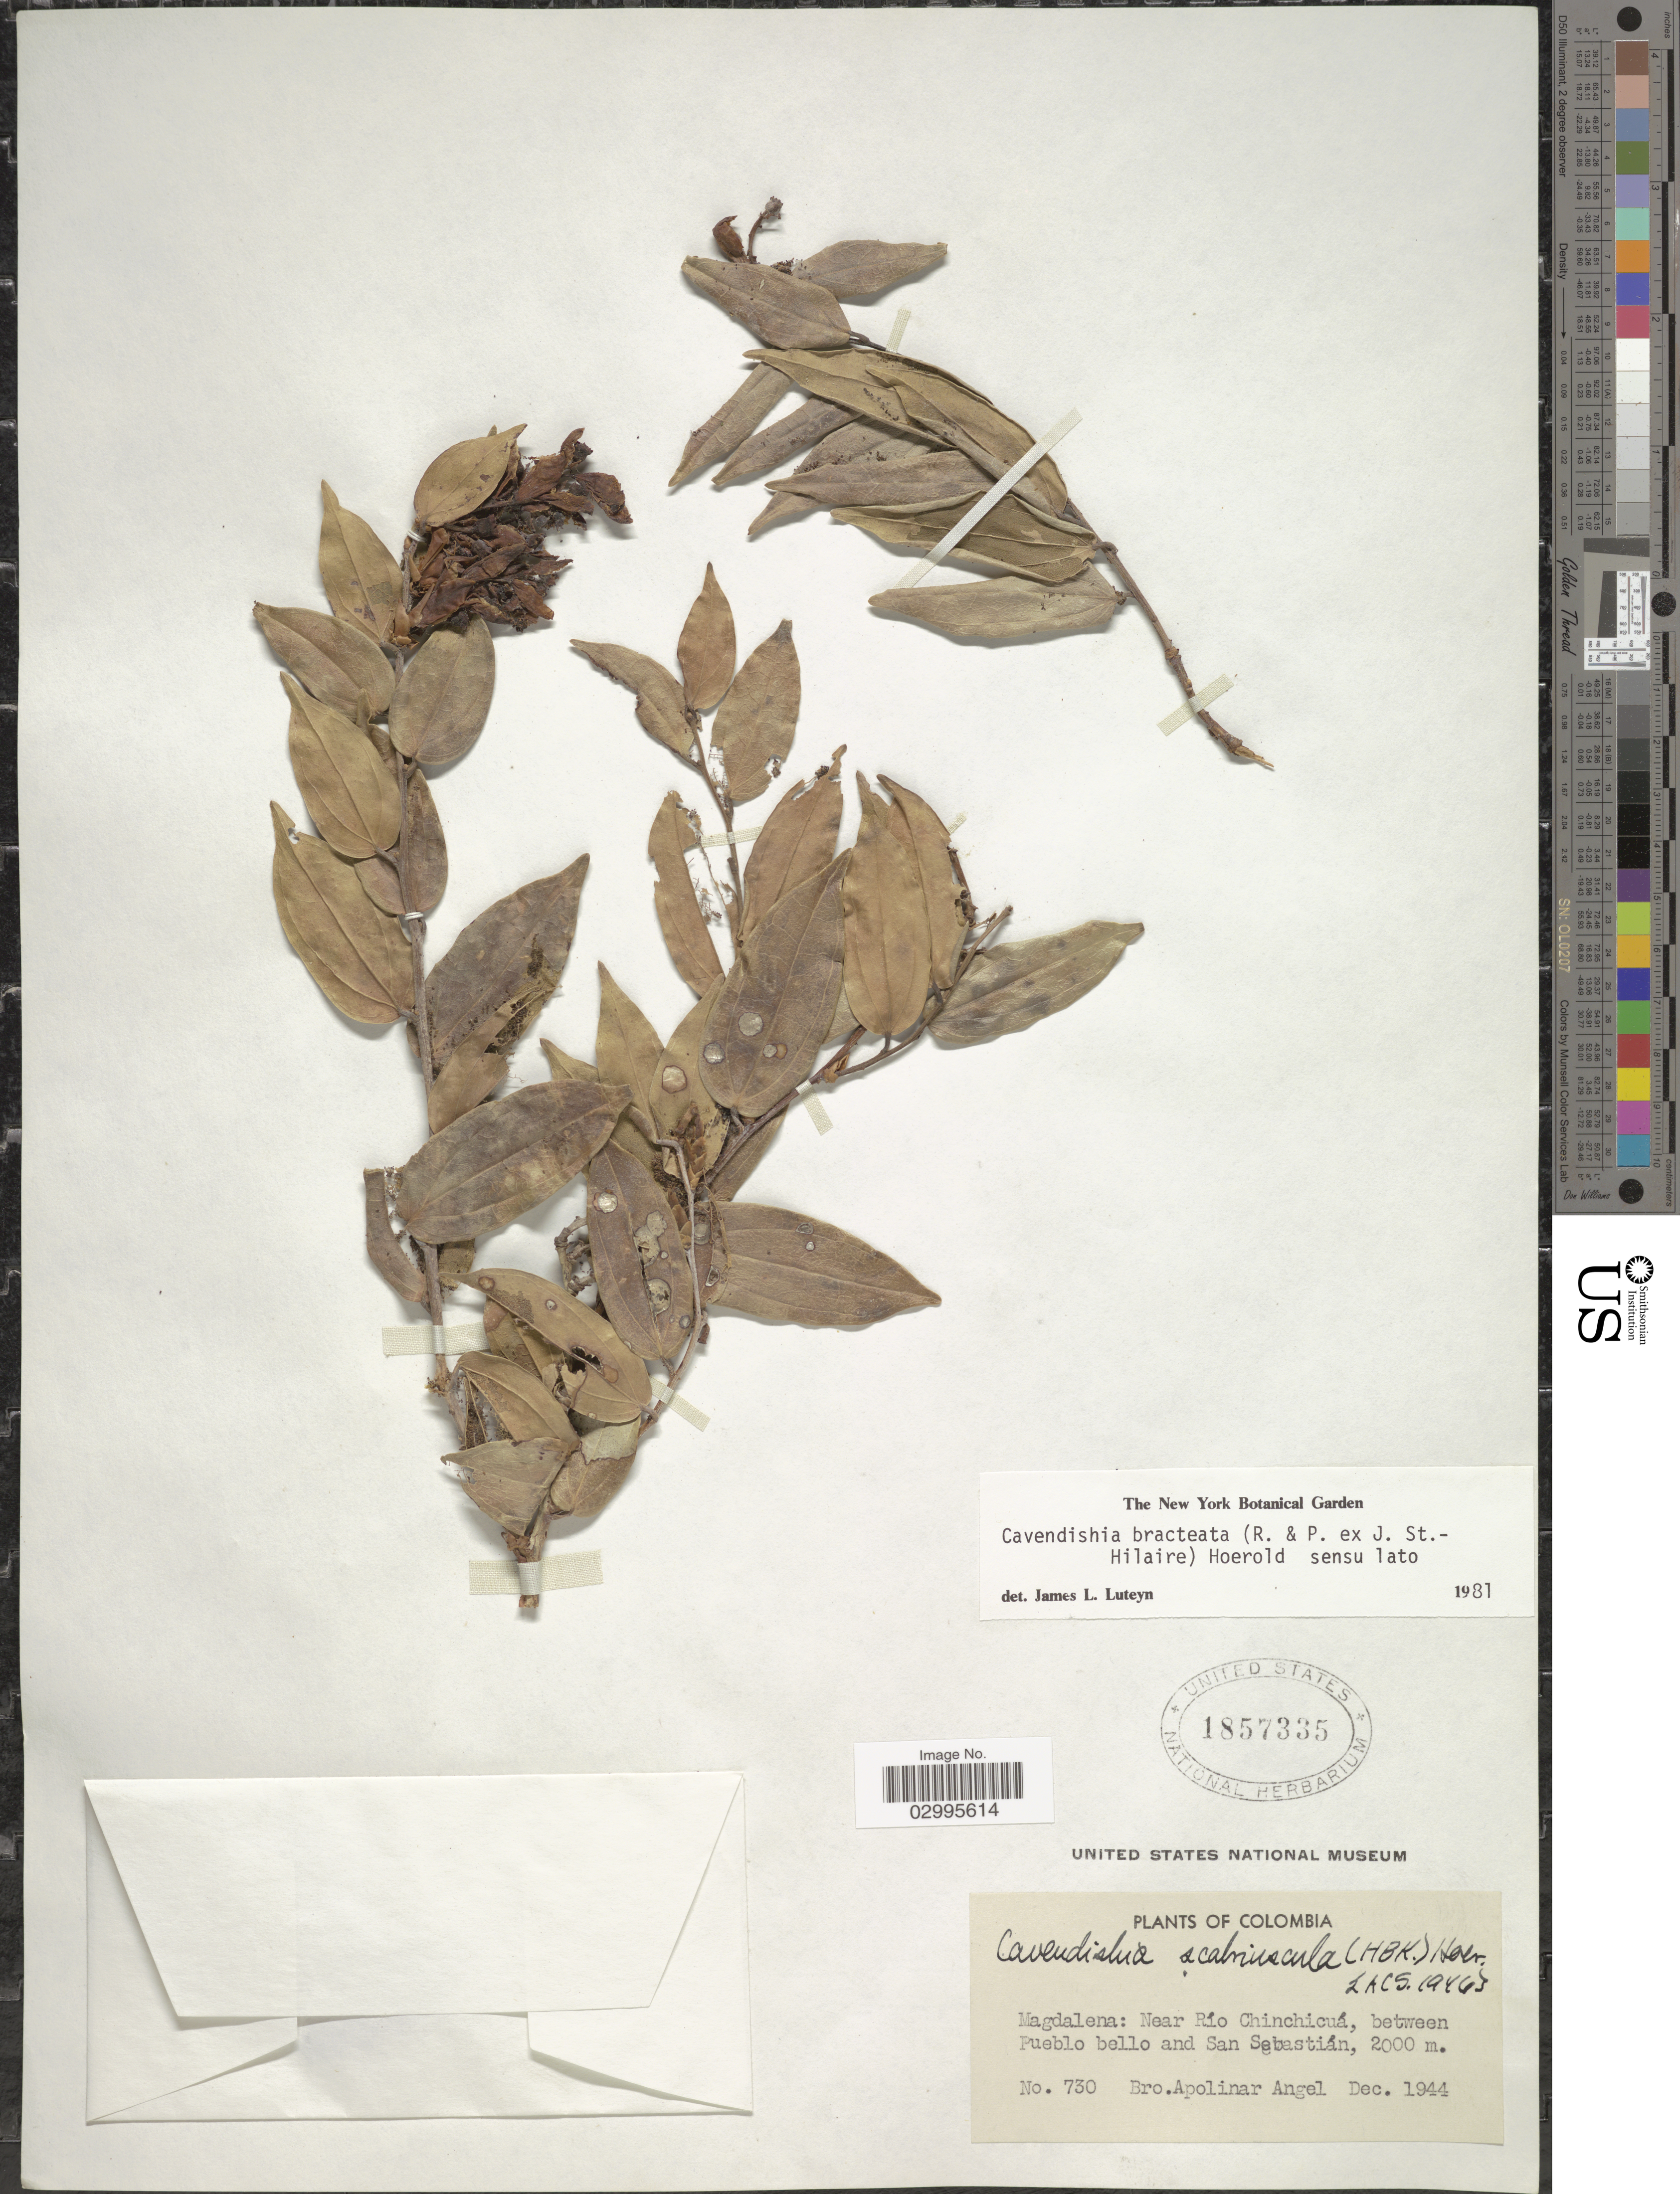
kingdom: Plantae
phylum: Tracheophyta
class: Magnoliopsida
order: Ericales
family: Ericaceae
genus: Cavendishia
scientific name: Cavendishia bracteata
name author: (Ruiz & Pav. ex J. St.-Hil.) Hoerold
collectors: Bro. Apolinar A.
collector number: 730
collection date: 1944-12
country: Colombia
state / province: Magdalena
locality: Near Río Chinchicuá, between Pueblo bello and San Sebastián.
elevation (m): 2000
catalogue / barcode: US 1857335